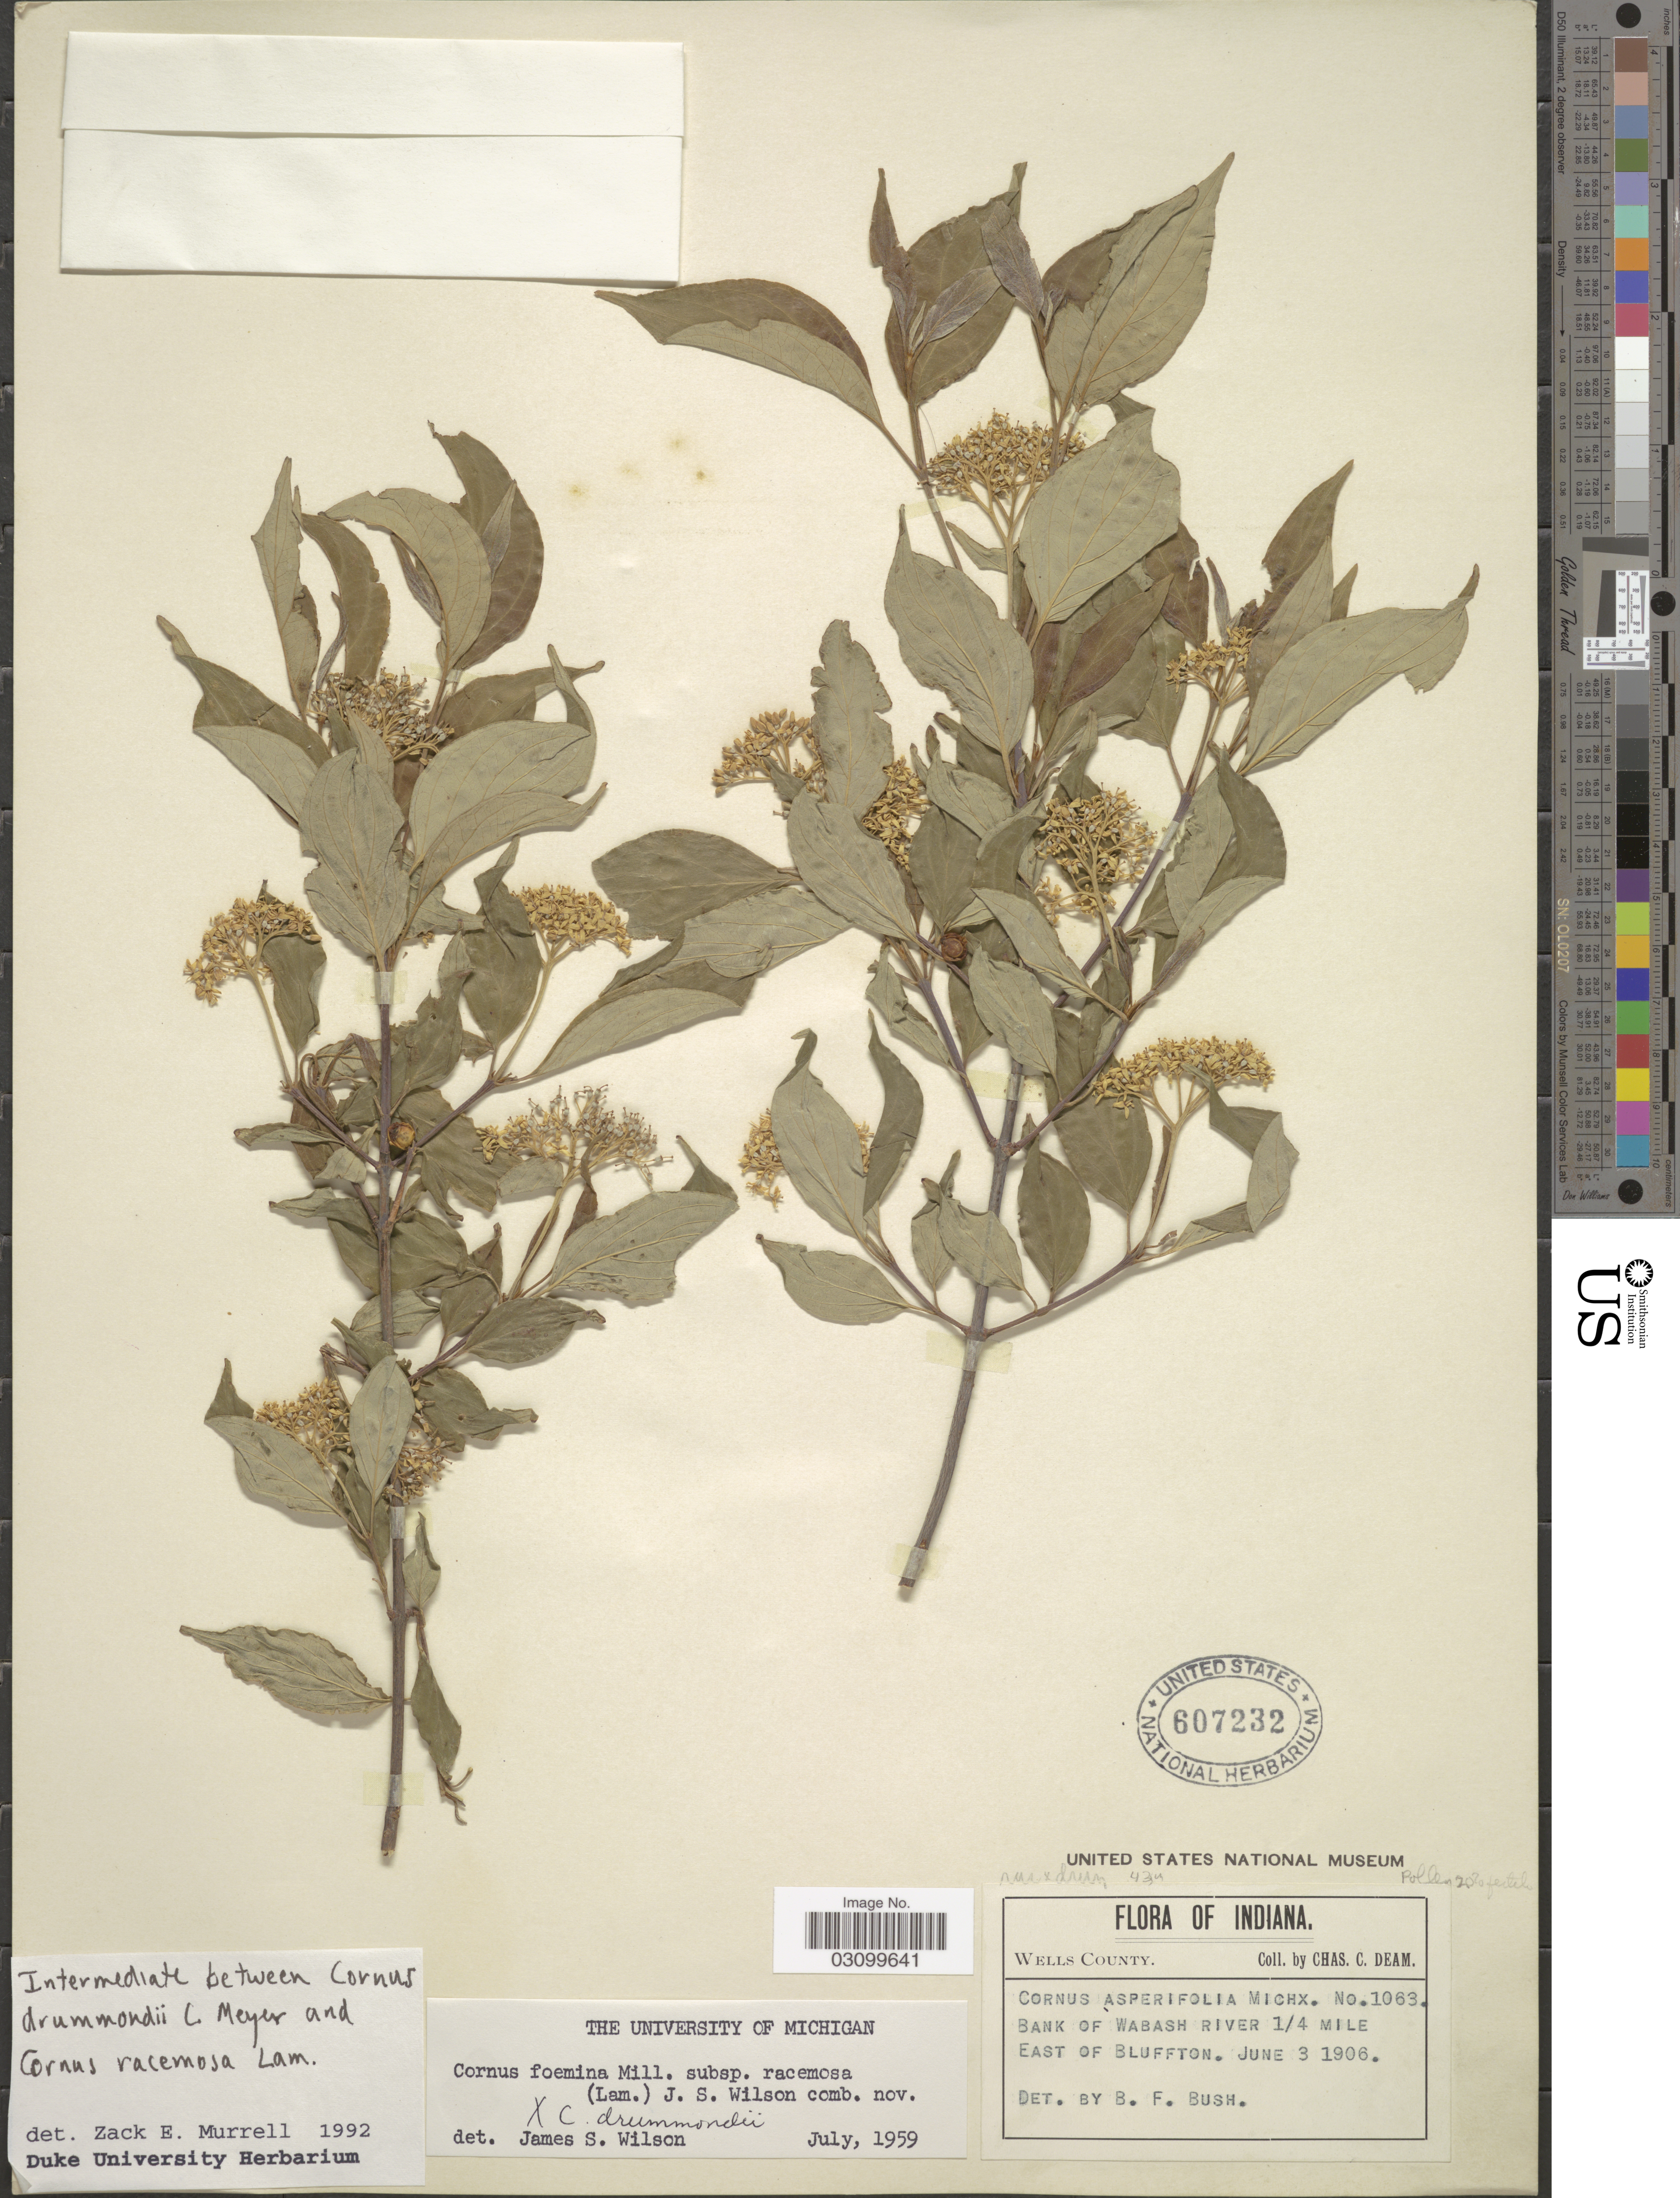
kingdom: Plantae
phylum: Tracheophyta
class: Magnoliopsida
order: Cornales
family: Cornaceae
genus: Cornus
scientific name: Cornus foemina subsp. racemosa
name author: (Lam.) J.S. Wilson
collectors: C. C. Deam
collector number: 1063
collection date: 1906-06-03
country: United States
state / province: Idaho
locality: Bank of Wabash River ¼ mile East of Bluffton.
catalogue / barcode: US 607232